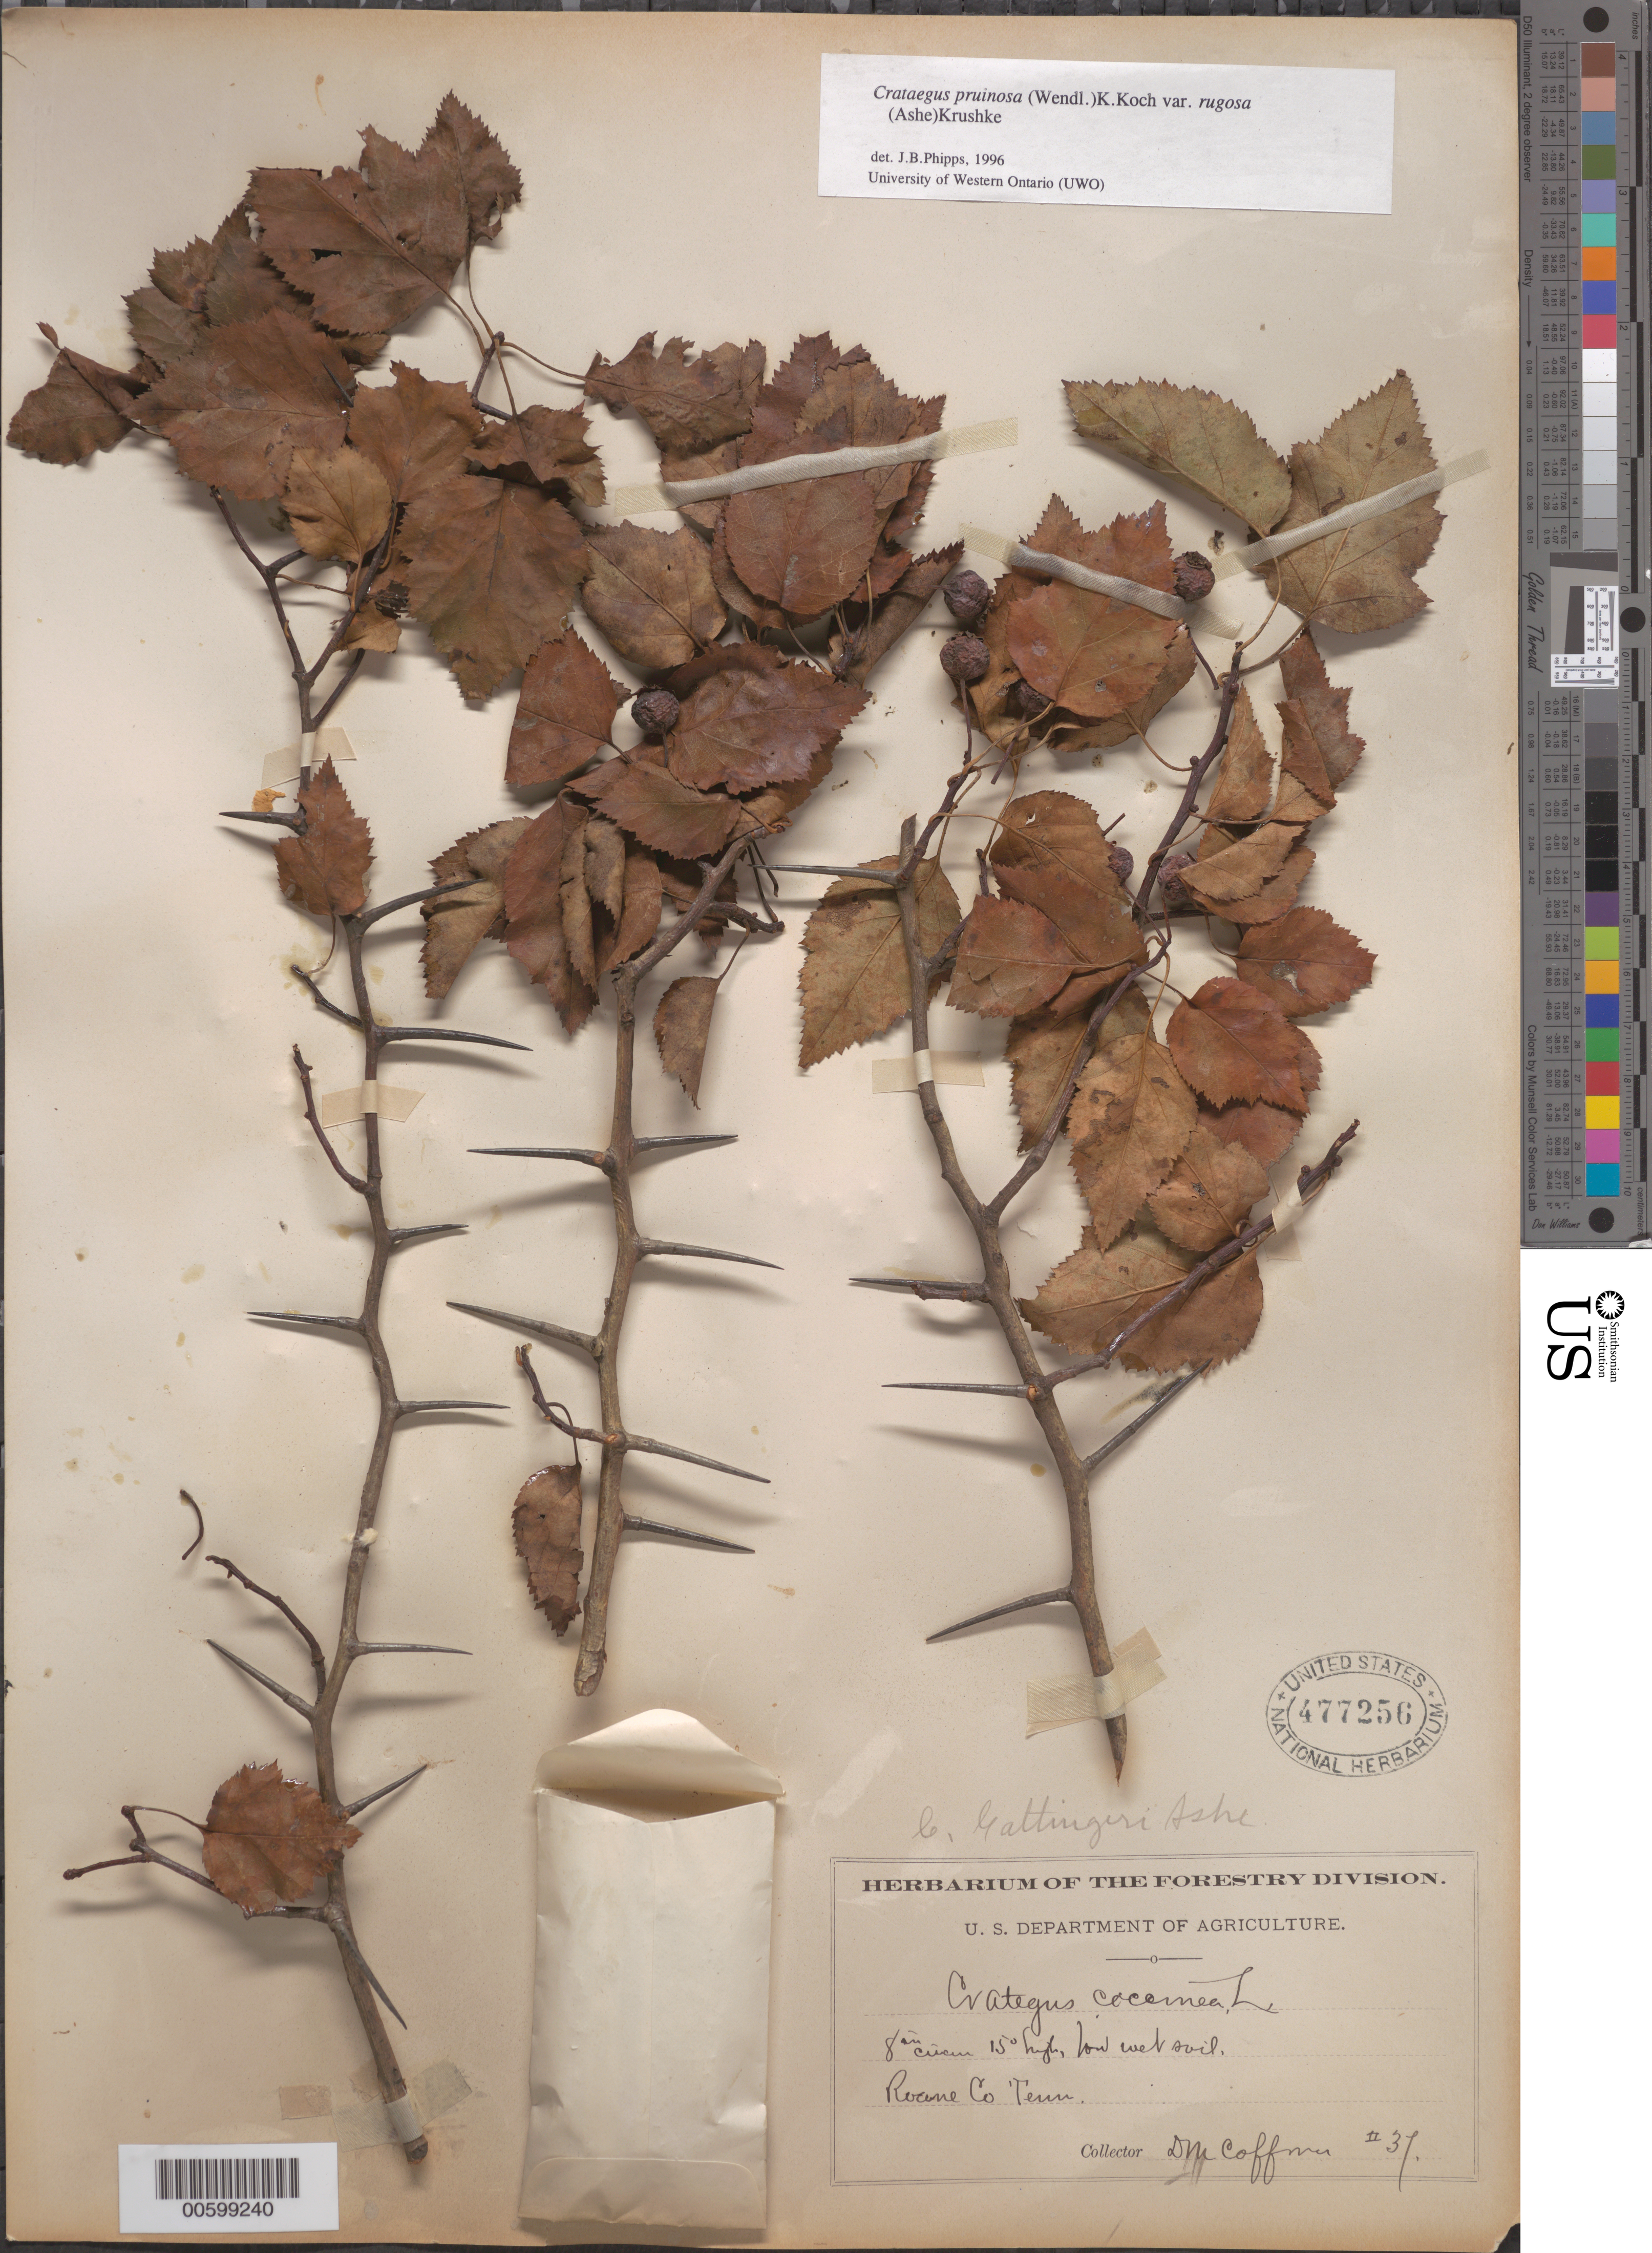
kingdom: Plantae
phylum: Tracheophyta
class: Magnoliopsida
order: Rosales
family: Rosaceae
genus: Crataegus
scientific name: Crataegus pruinosa var. rugosa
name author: (Ashe) Kruschke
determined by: Phipps, James B., (UWO), University of Western Ontario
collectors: D. M. Coffman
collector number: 37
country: United States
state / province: Tennessee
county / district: Roane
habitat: Low wet soil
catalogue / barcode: US 477256